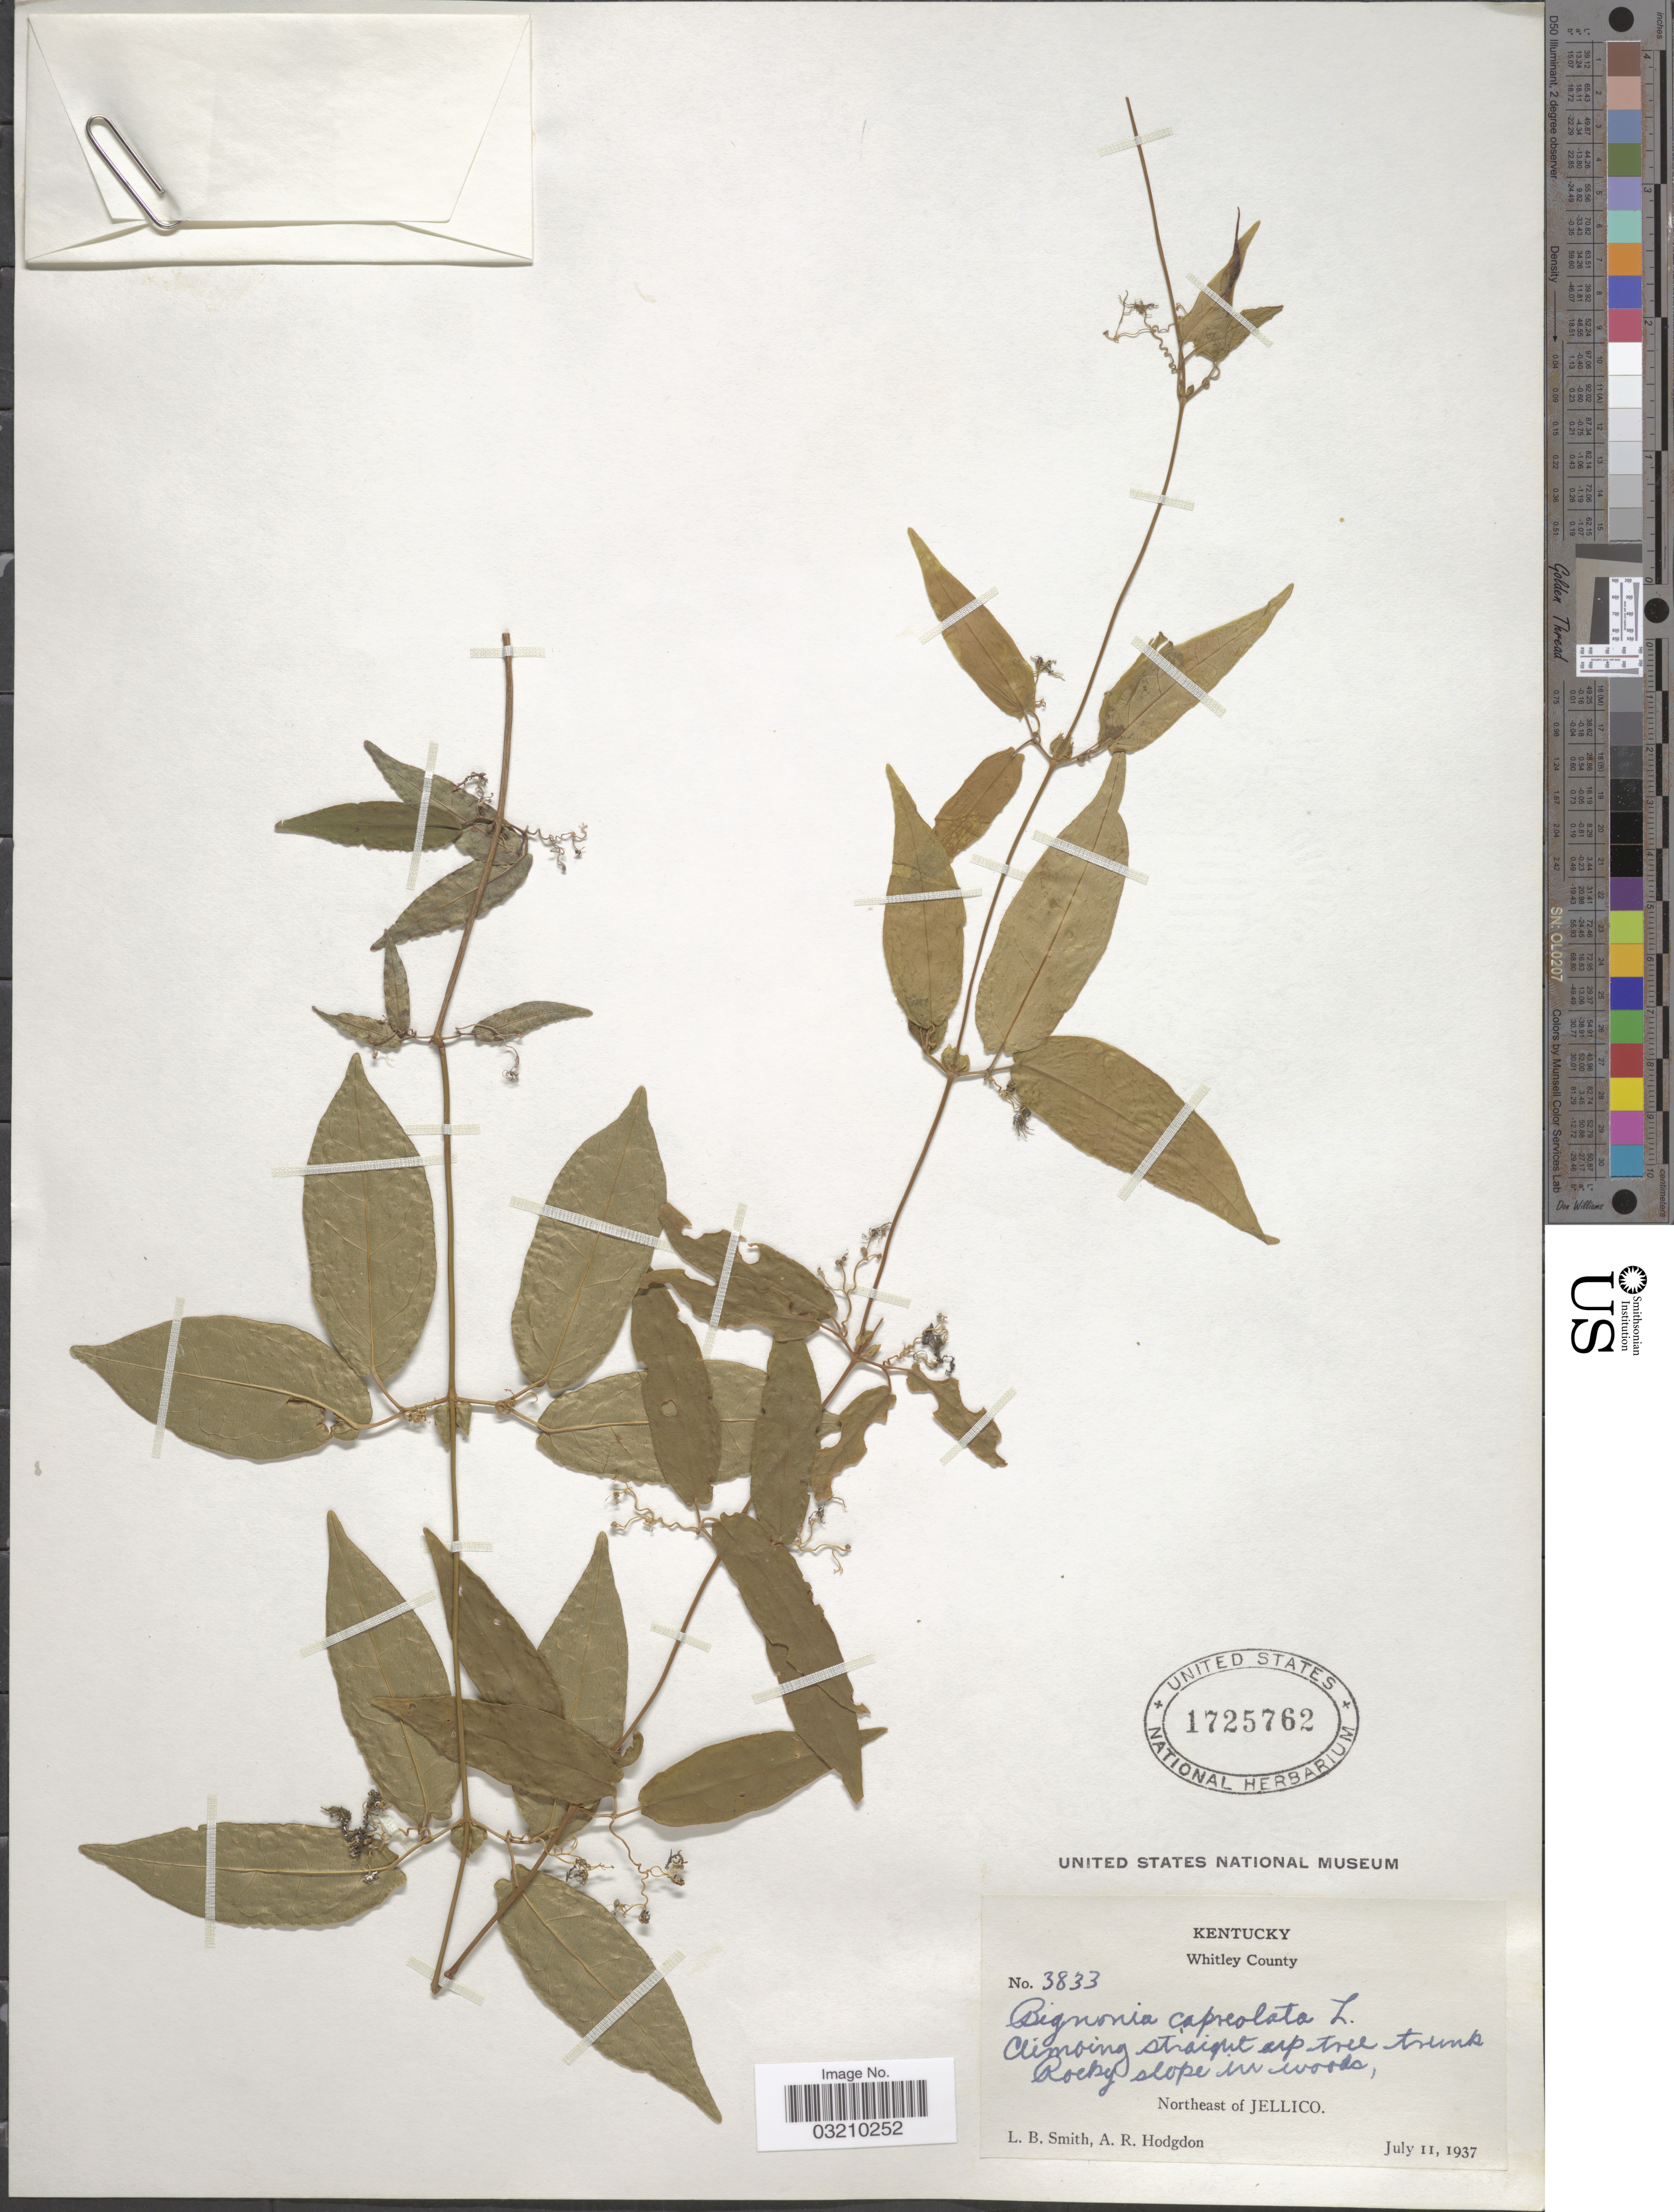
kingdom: Plantae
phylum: Tracheophyta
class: Magnoliopsida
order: Lamiales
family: Bignoniaceae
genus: Bignonia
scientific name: Bignonia capreolata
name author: L.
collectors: L. Smith & A. R. Hodgdon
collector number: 3833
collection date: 1937-07-11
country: United States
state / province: Kentucky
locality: Whitley County. Northeast of Jellico.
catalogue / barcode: US 1725762